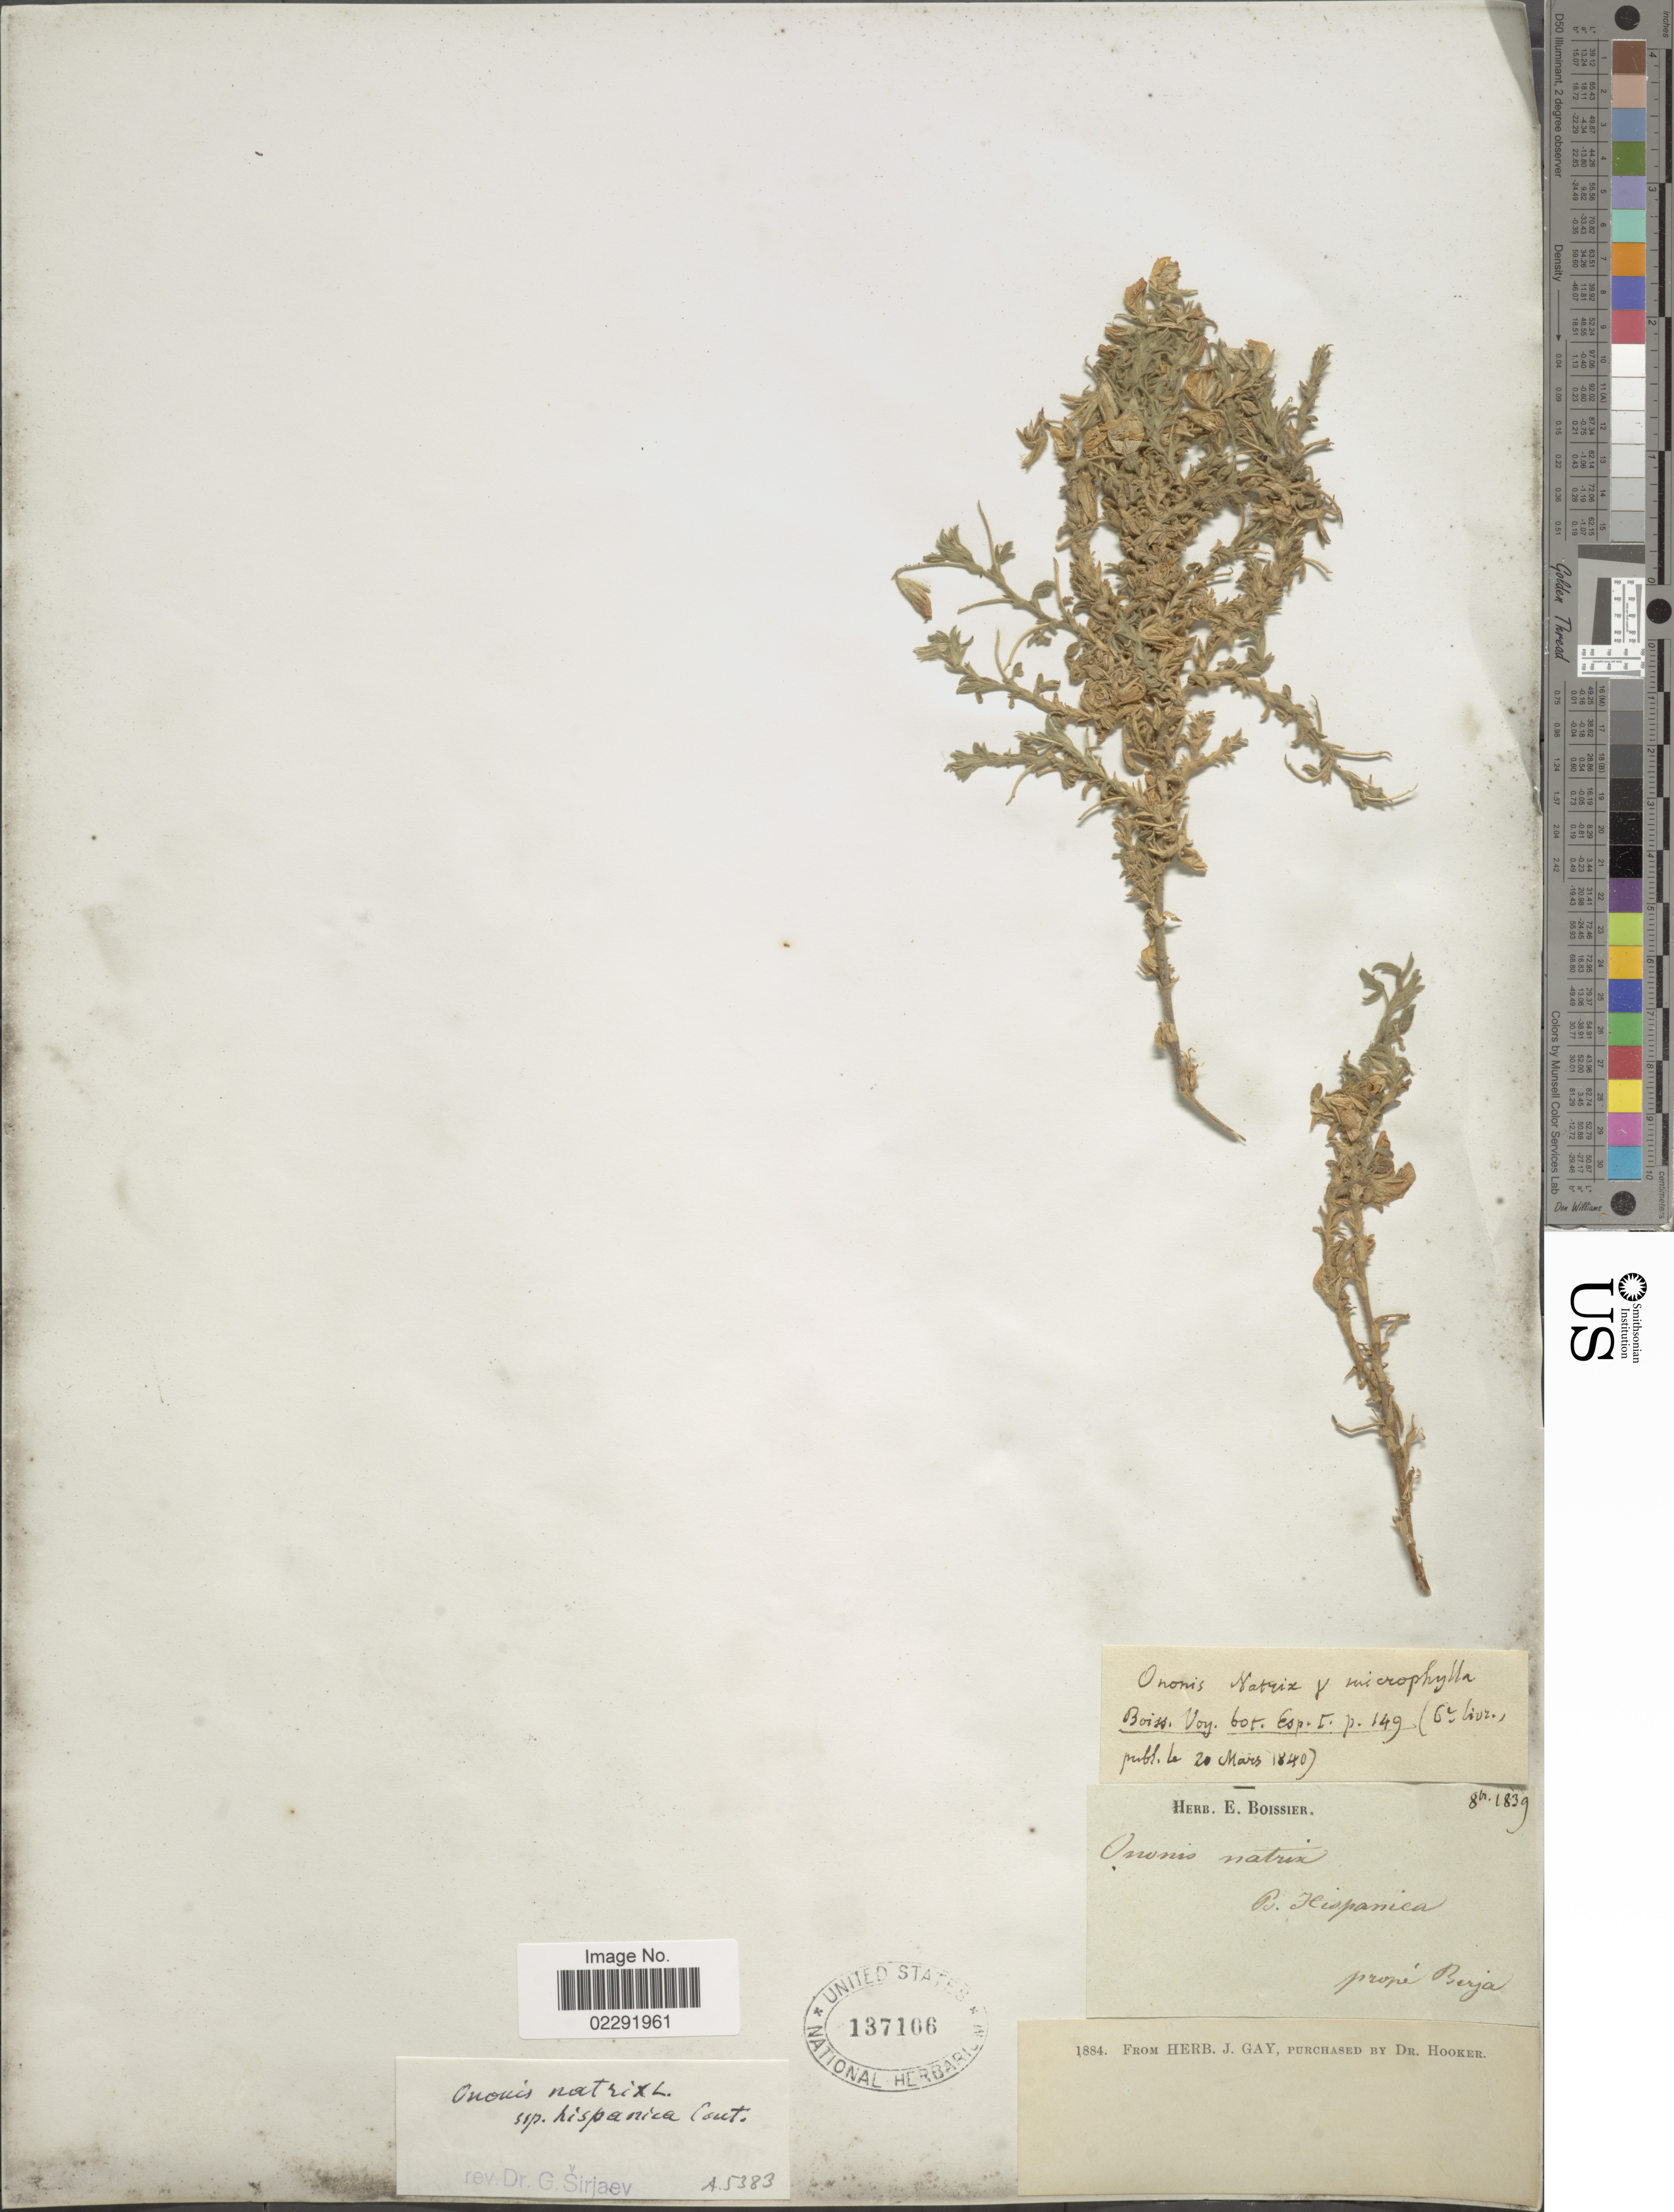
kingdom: Plantae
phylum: Tracheophyta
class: Magnoliopsida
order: Fabales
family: Fabaceae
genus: Ononis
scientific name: Ononis natrix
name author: L.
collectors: ex herb. E. Boissier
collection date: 1839-08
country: Spain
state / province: Andalucia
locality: B. Hispanica prope Berja.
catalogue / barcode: US 137106